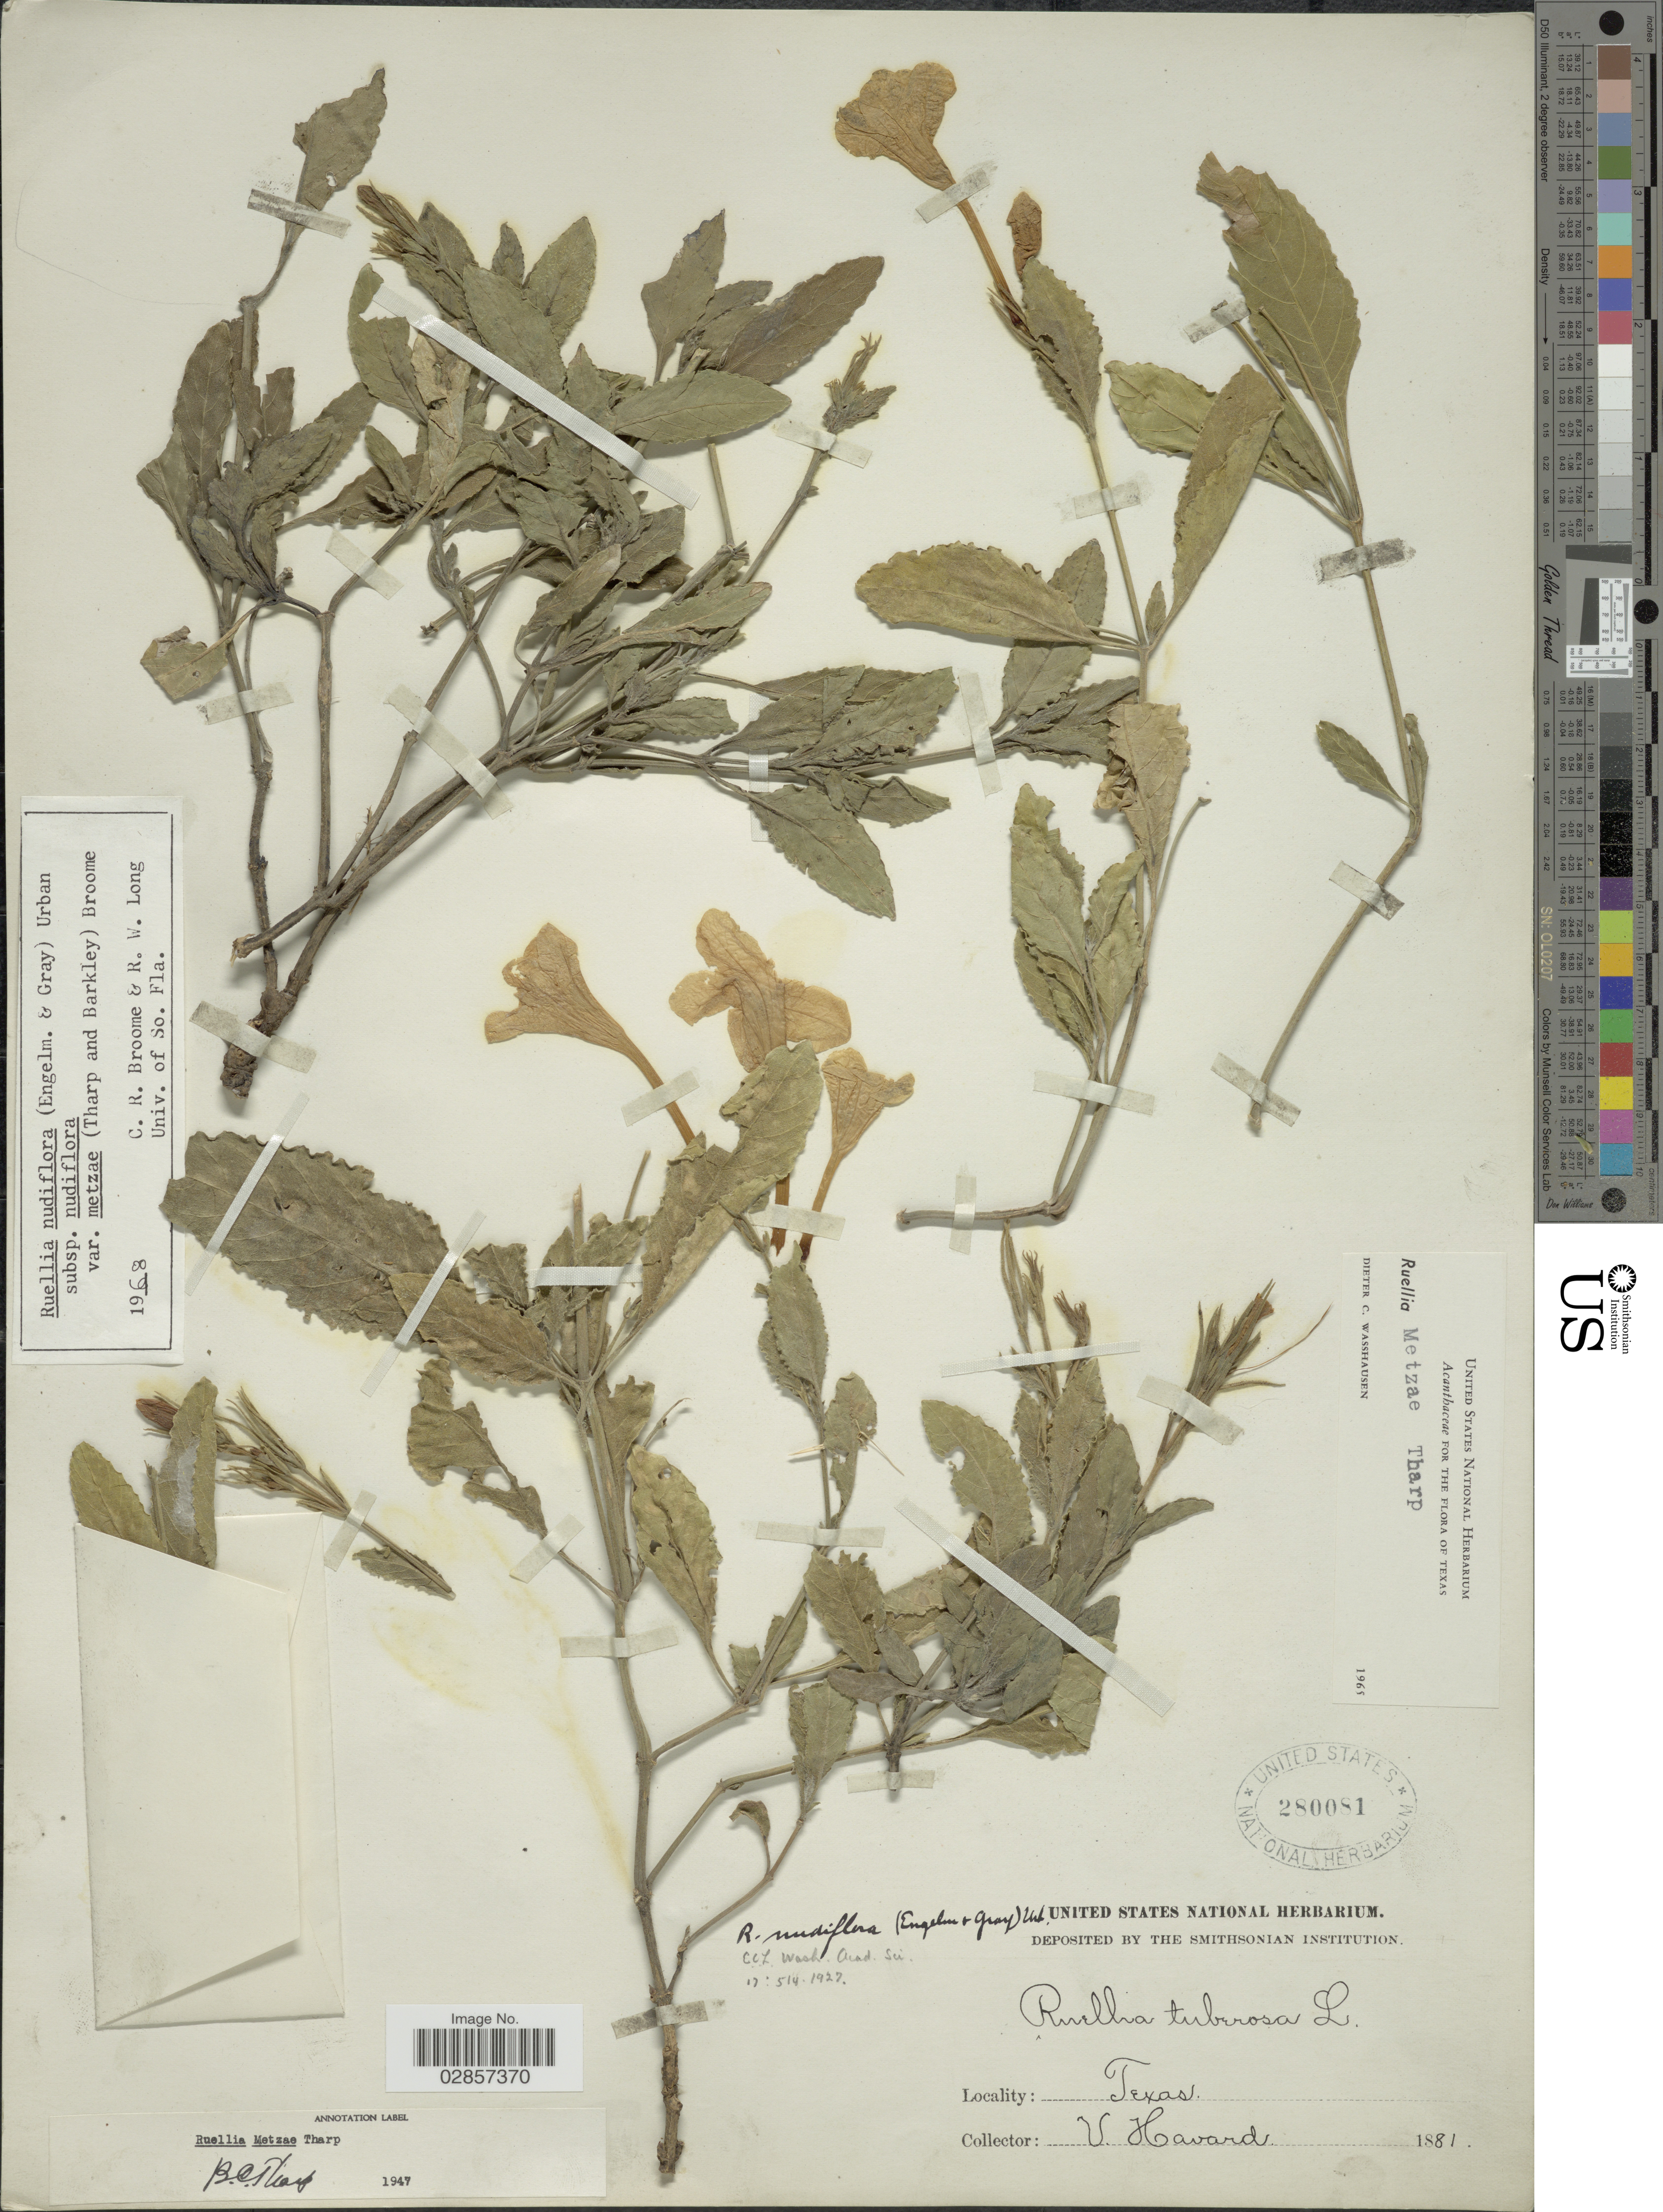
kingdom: Plantae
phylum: Tracheophyta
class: Magnoliopsida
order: Lamiales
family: Acanthaceae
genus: Ruellia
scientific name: Ruellia metziae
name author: Tharp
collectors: V. Havard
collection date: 1881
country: United States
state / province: Texas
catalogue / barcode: US 280081